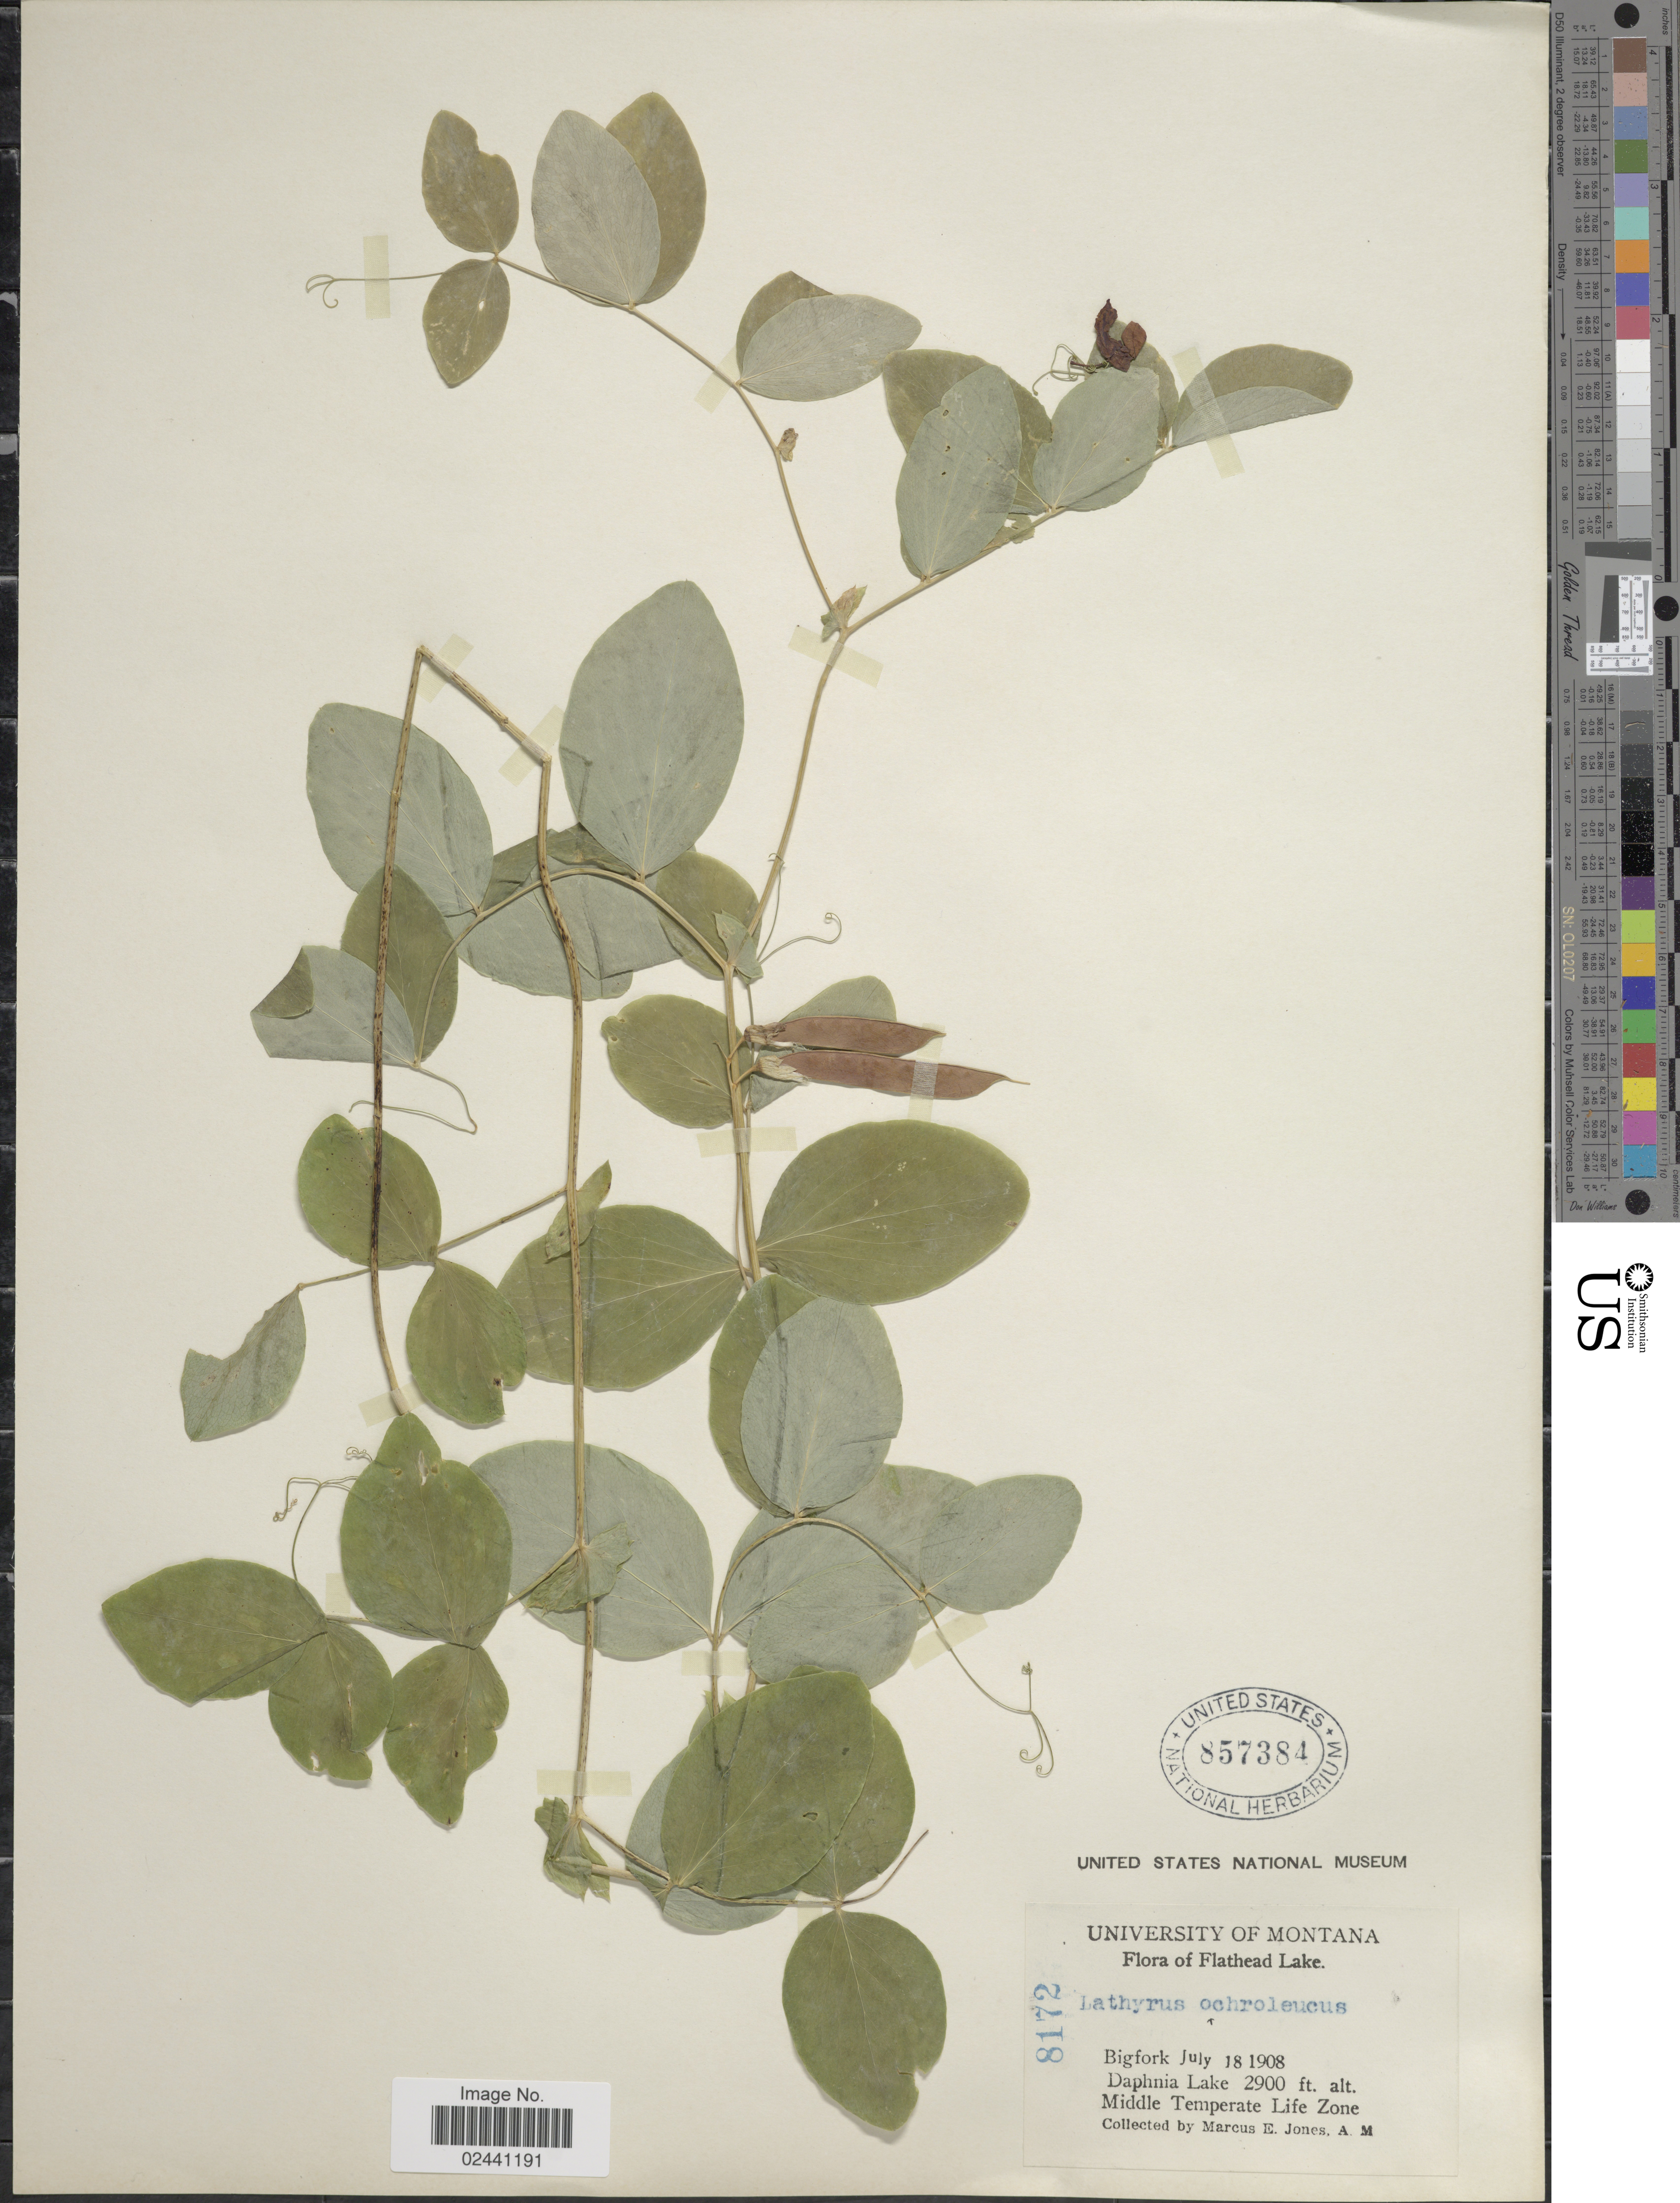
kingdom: Plantae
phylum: Tracheophyta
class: Magnoliopsida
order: Fabales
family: Fabaceae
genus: Lathyrus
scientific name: Lathyrus ochroleucus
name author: Hook.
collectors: M. E. Jones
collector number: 8172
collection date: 1908-07-18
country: United States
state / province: Montana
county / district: Lake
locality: Bigfork, Flathead Lake, Daphnia Lake, Middle Temperate Life Zone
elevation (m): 884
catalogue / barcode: US 857384